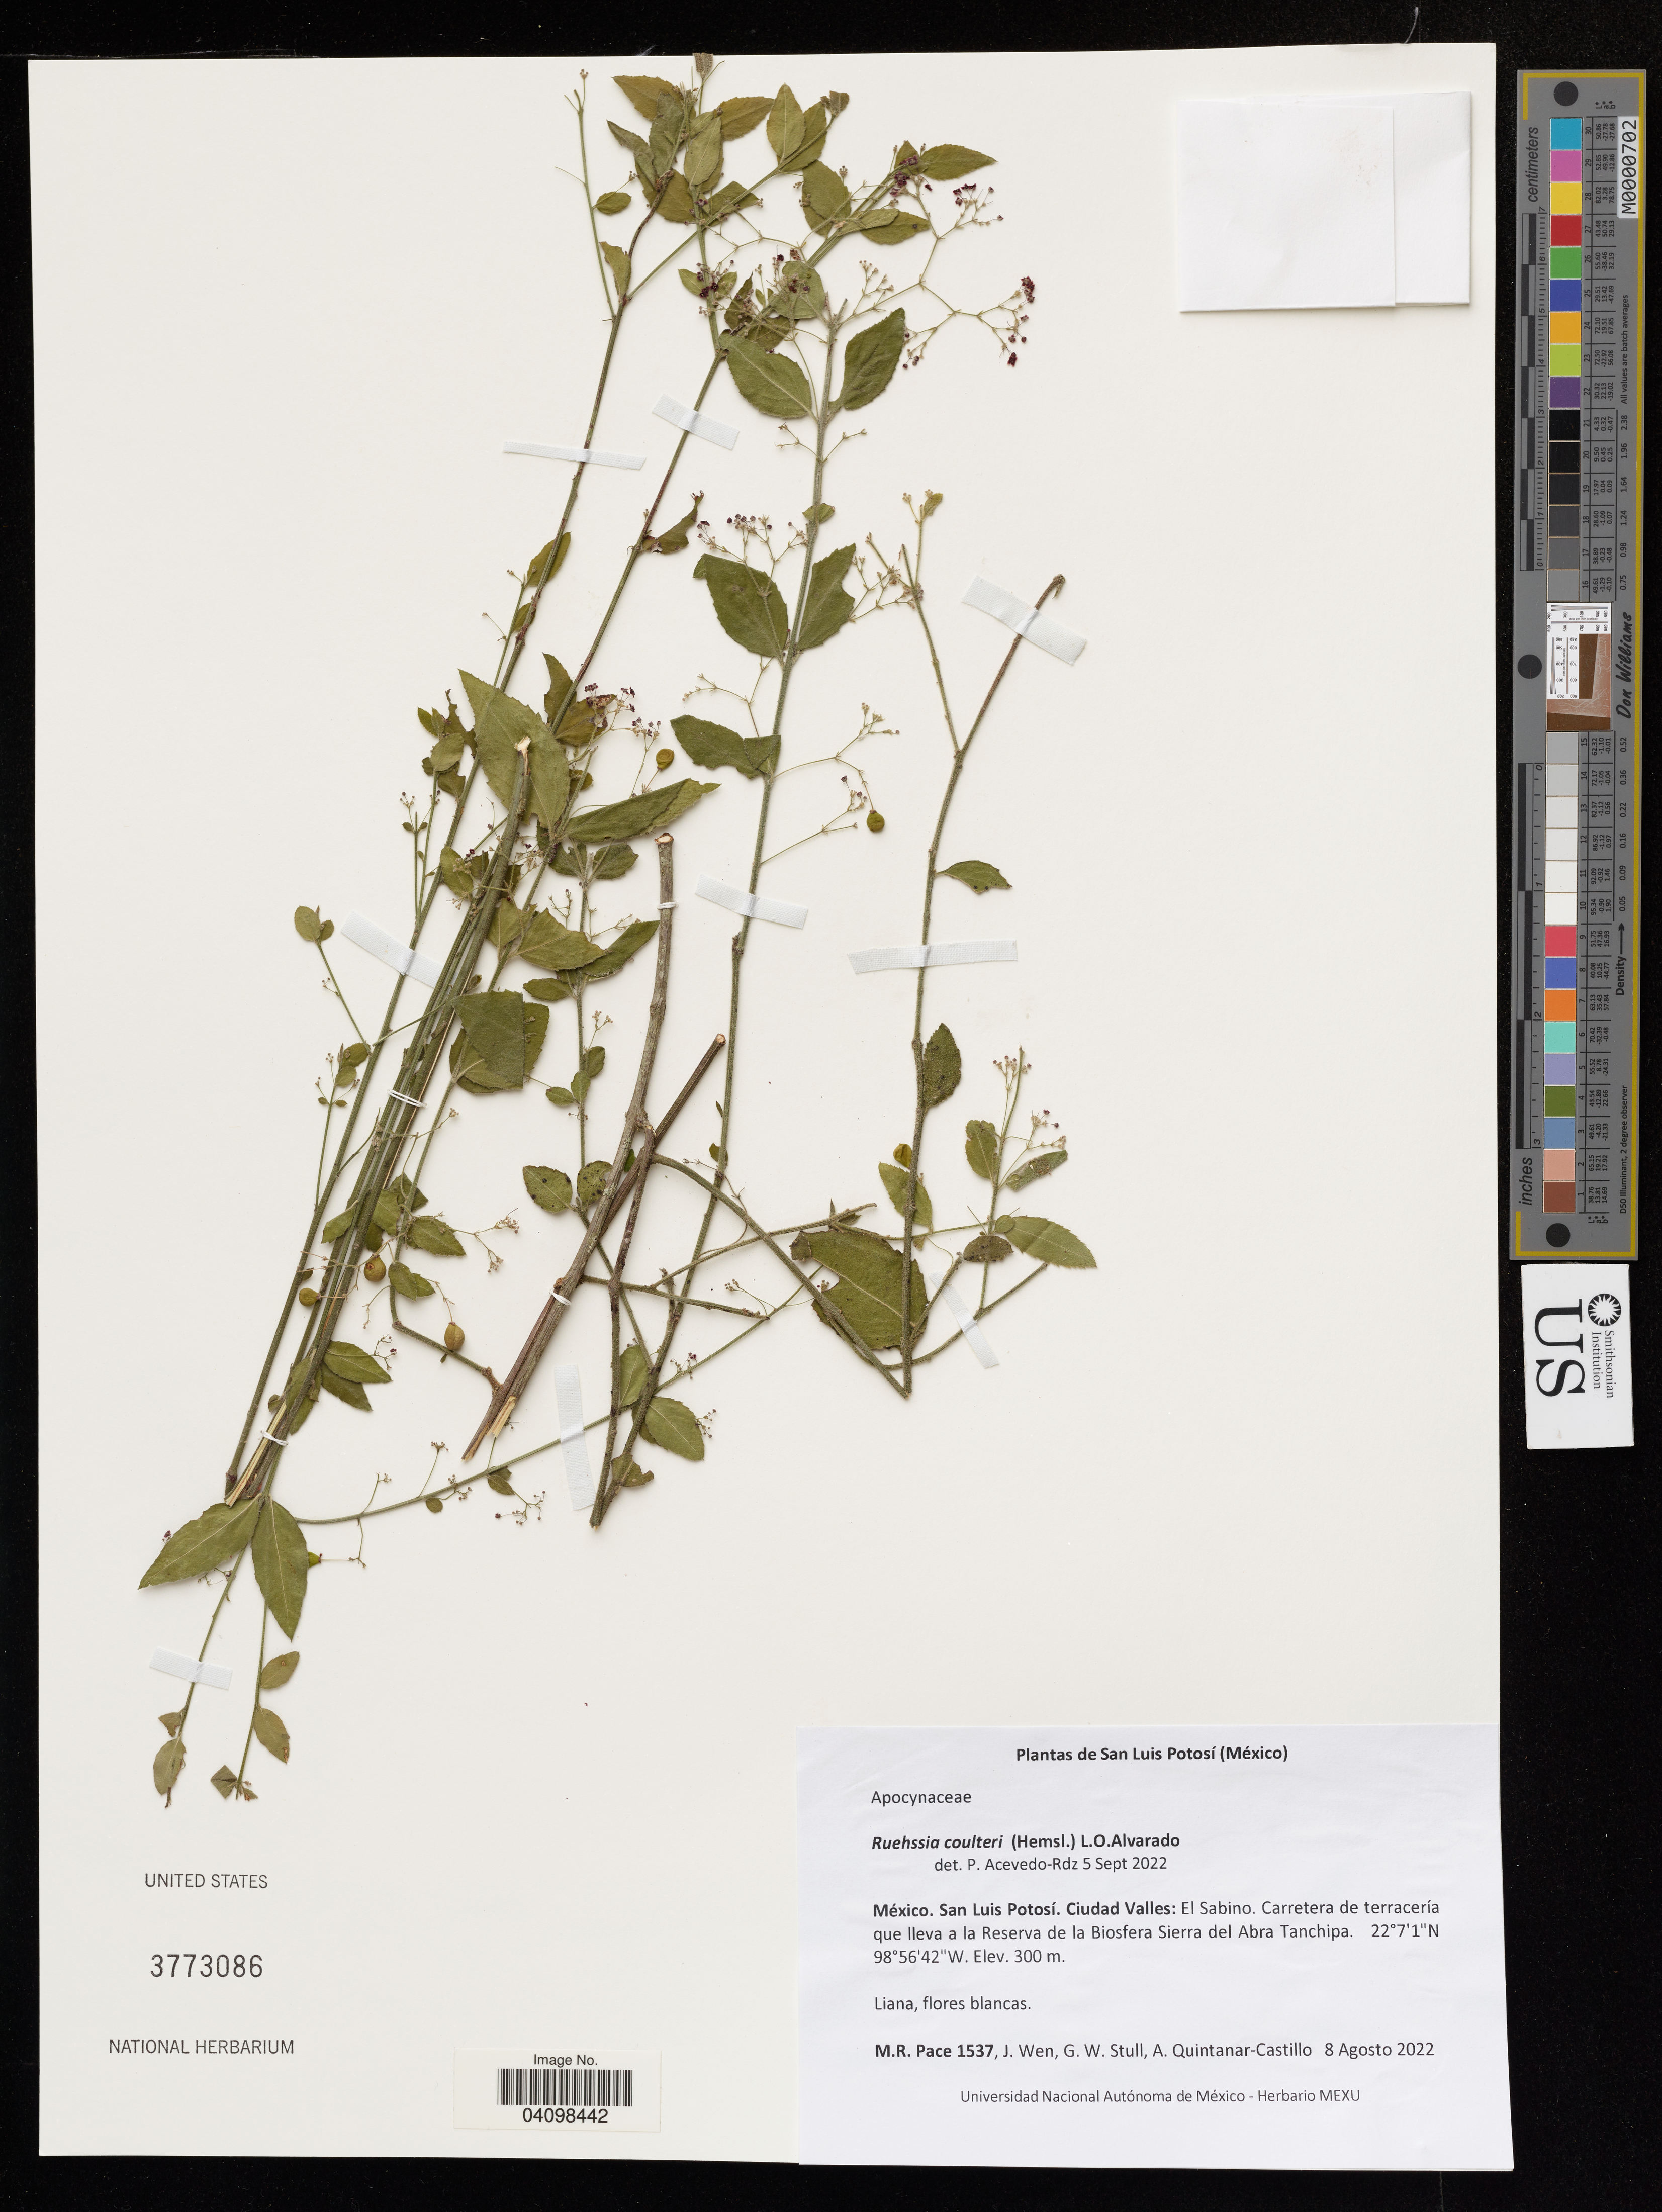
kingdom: Plantae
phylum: Tracheophyta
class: Magnoliopsida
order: Gentianales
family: Apocynaceae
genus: Ruehssia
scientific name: Ruehssia coulteri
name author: (Hemsl.) L.O. Alvarado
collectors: M. Pace, J. Wen, G. W. Stull & A. Quintanar Castillo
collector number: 1537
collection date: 2022-08-08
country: Mexico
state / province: San Luis Potosí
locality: Ciudad Valles: El Sabino. Carretera de terracería que lleva a la Reserva de la Biosfera Sierra del Abra Tanchipa.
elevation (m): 300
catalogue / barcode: US 3773086